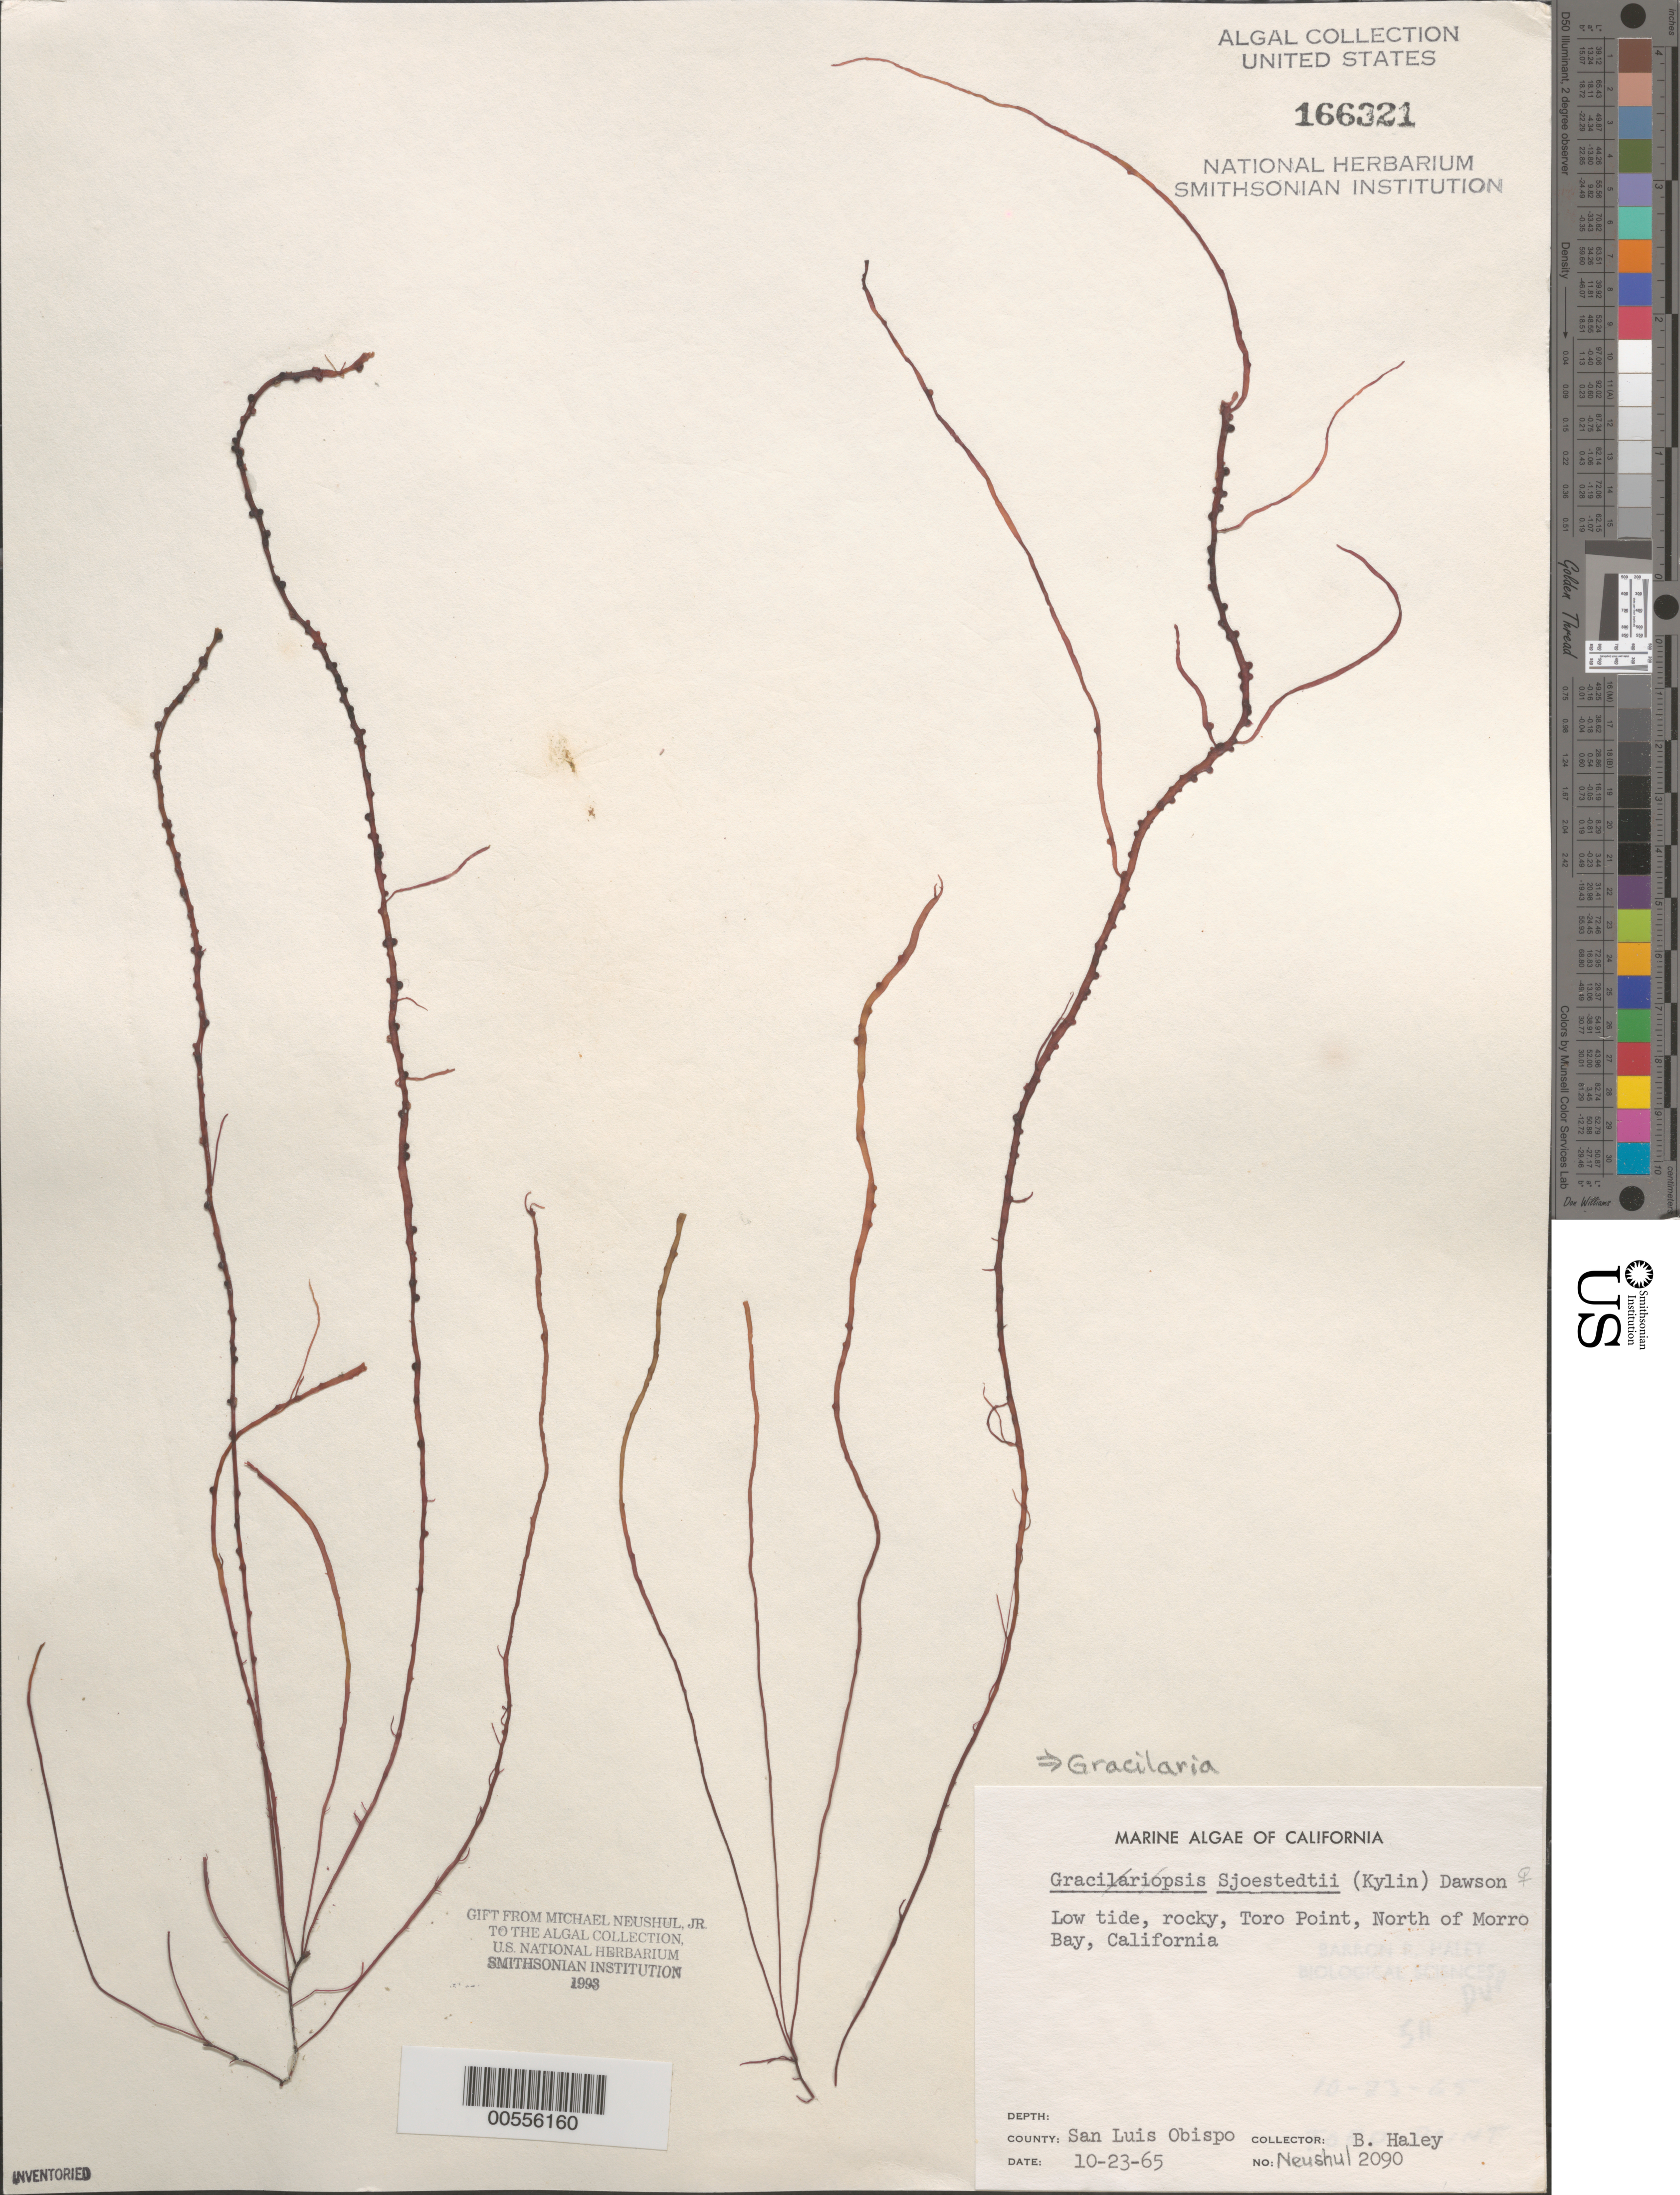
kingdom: Plantae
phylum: Rhodophyta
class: Florideophyceae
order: Gracilariales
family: Gracilariaceae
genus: Gracilariopsis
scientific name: Gracilariopsis andersonii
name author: (Grunow) E.Y. Dawson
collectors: B. Haley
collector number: Neushul 2090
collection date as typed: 23 Oct 1965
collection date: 1965-10-23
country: United States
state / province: California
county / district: San Luis Obispo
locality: Toro Point, north of Morro Bay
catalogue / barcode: US 166321